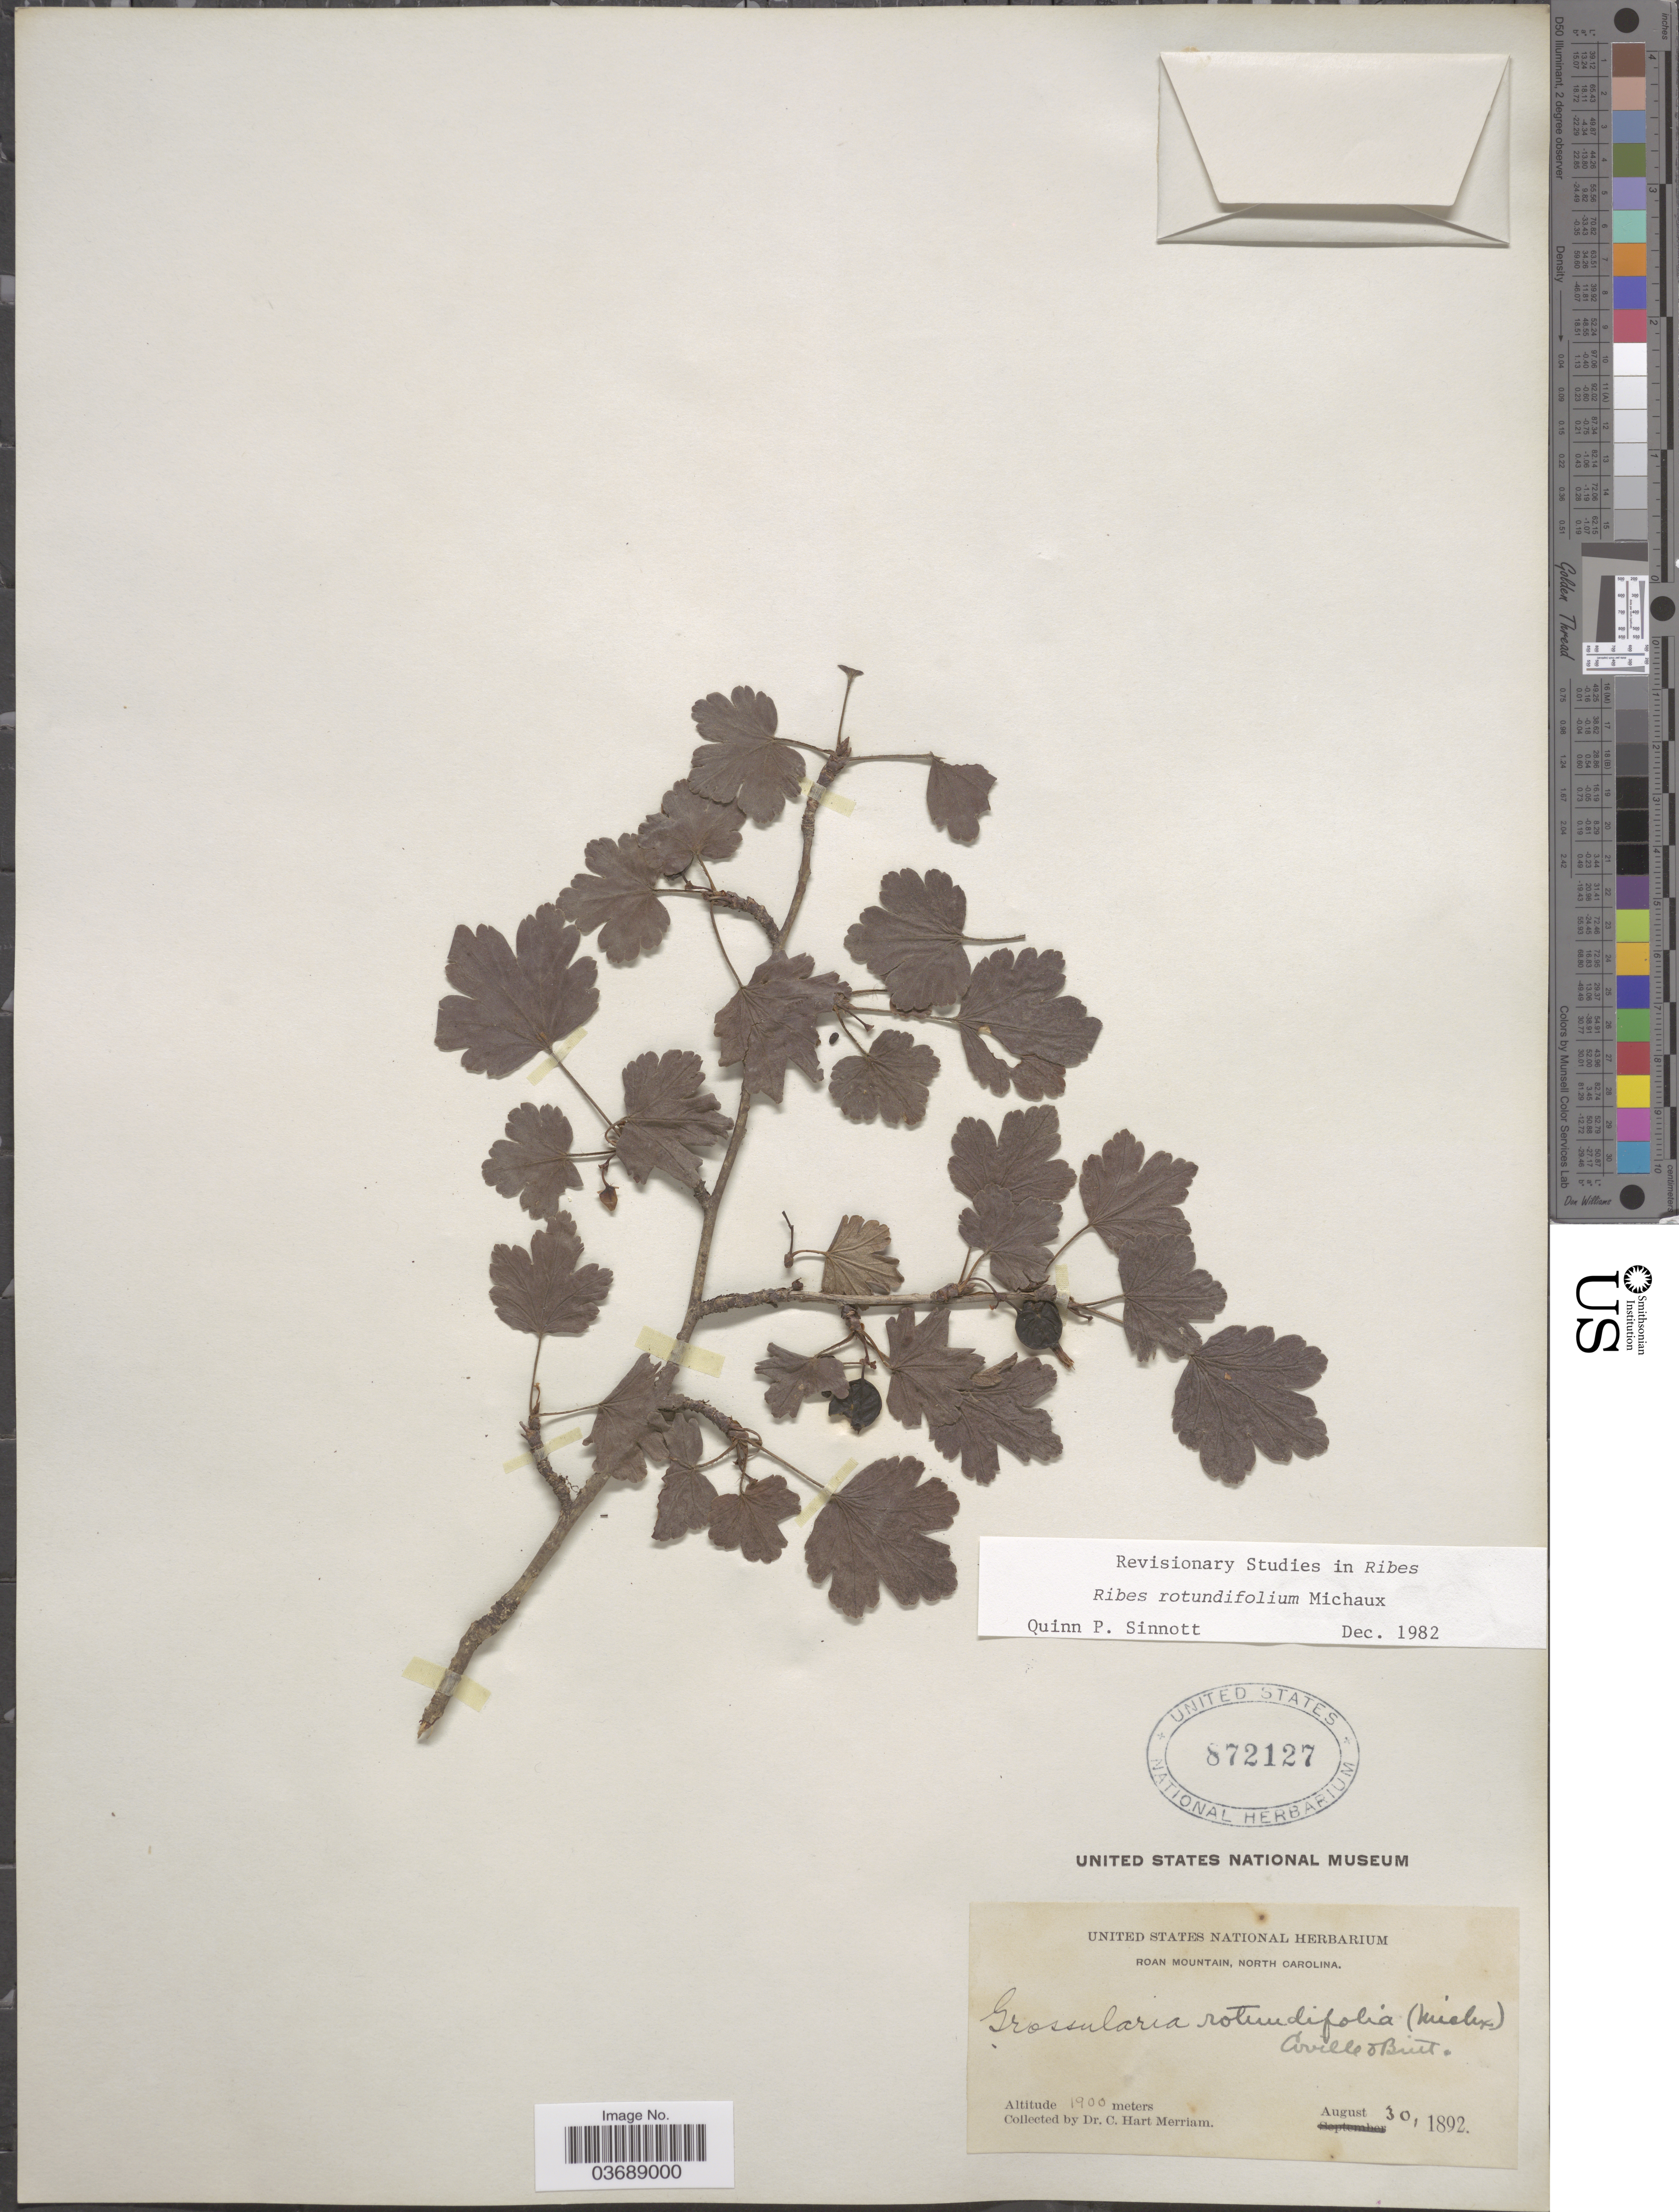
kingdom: Plantae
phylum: Tracheophyta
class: Magnoliopsida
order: Saxifragales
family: Grossulariaceae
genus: Ribes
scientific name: Ribes rotundifolium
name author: Michx.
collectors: C. Merriam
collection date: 1892-08-30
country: United States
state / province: North Carolina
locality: Roan Mountain.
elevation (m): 1900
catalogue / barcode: US 872127